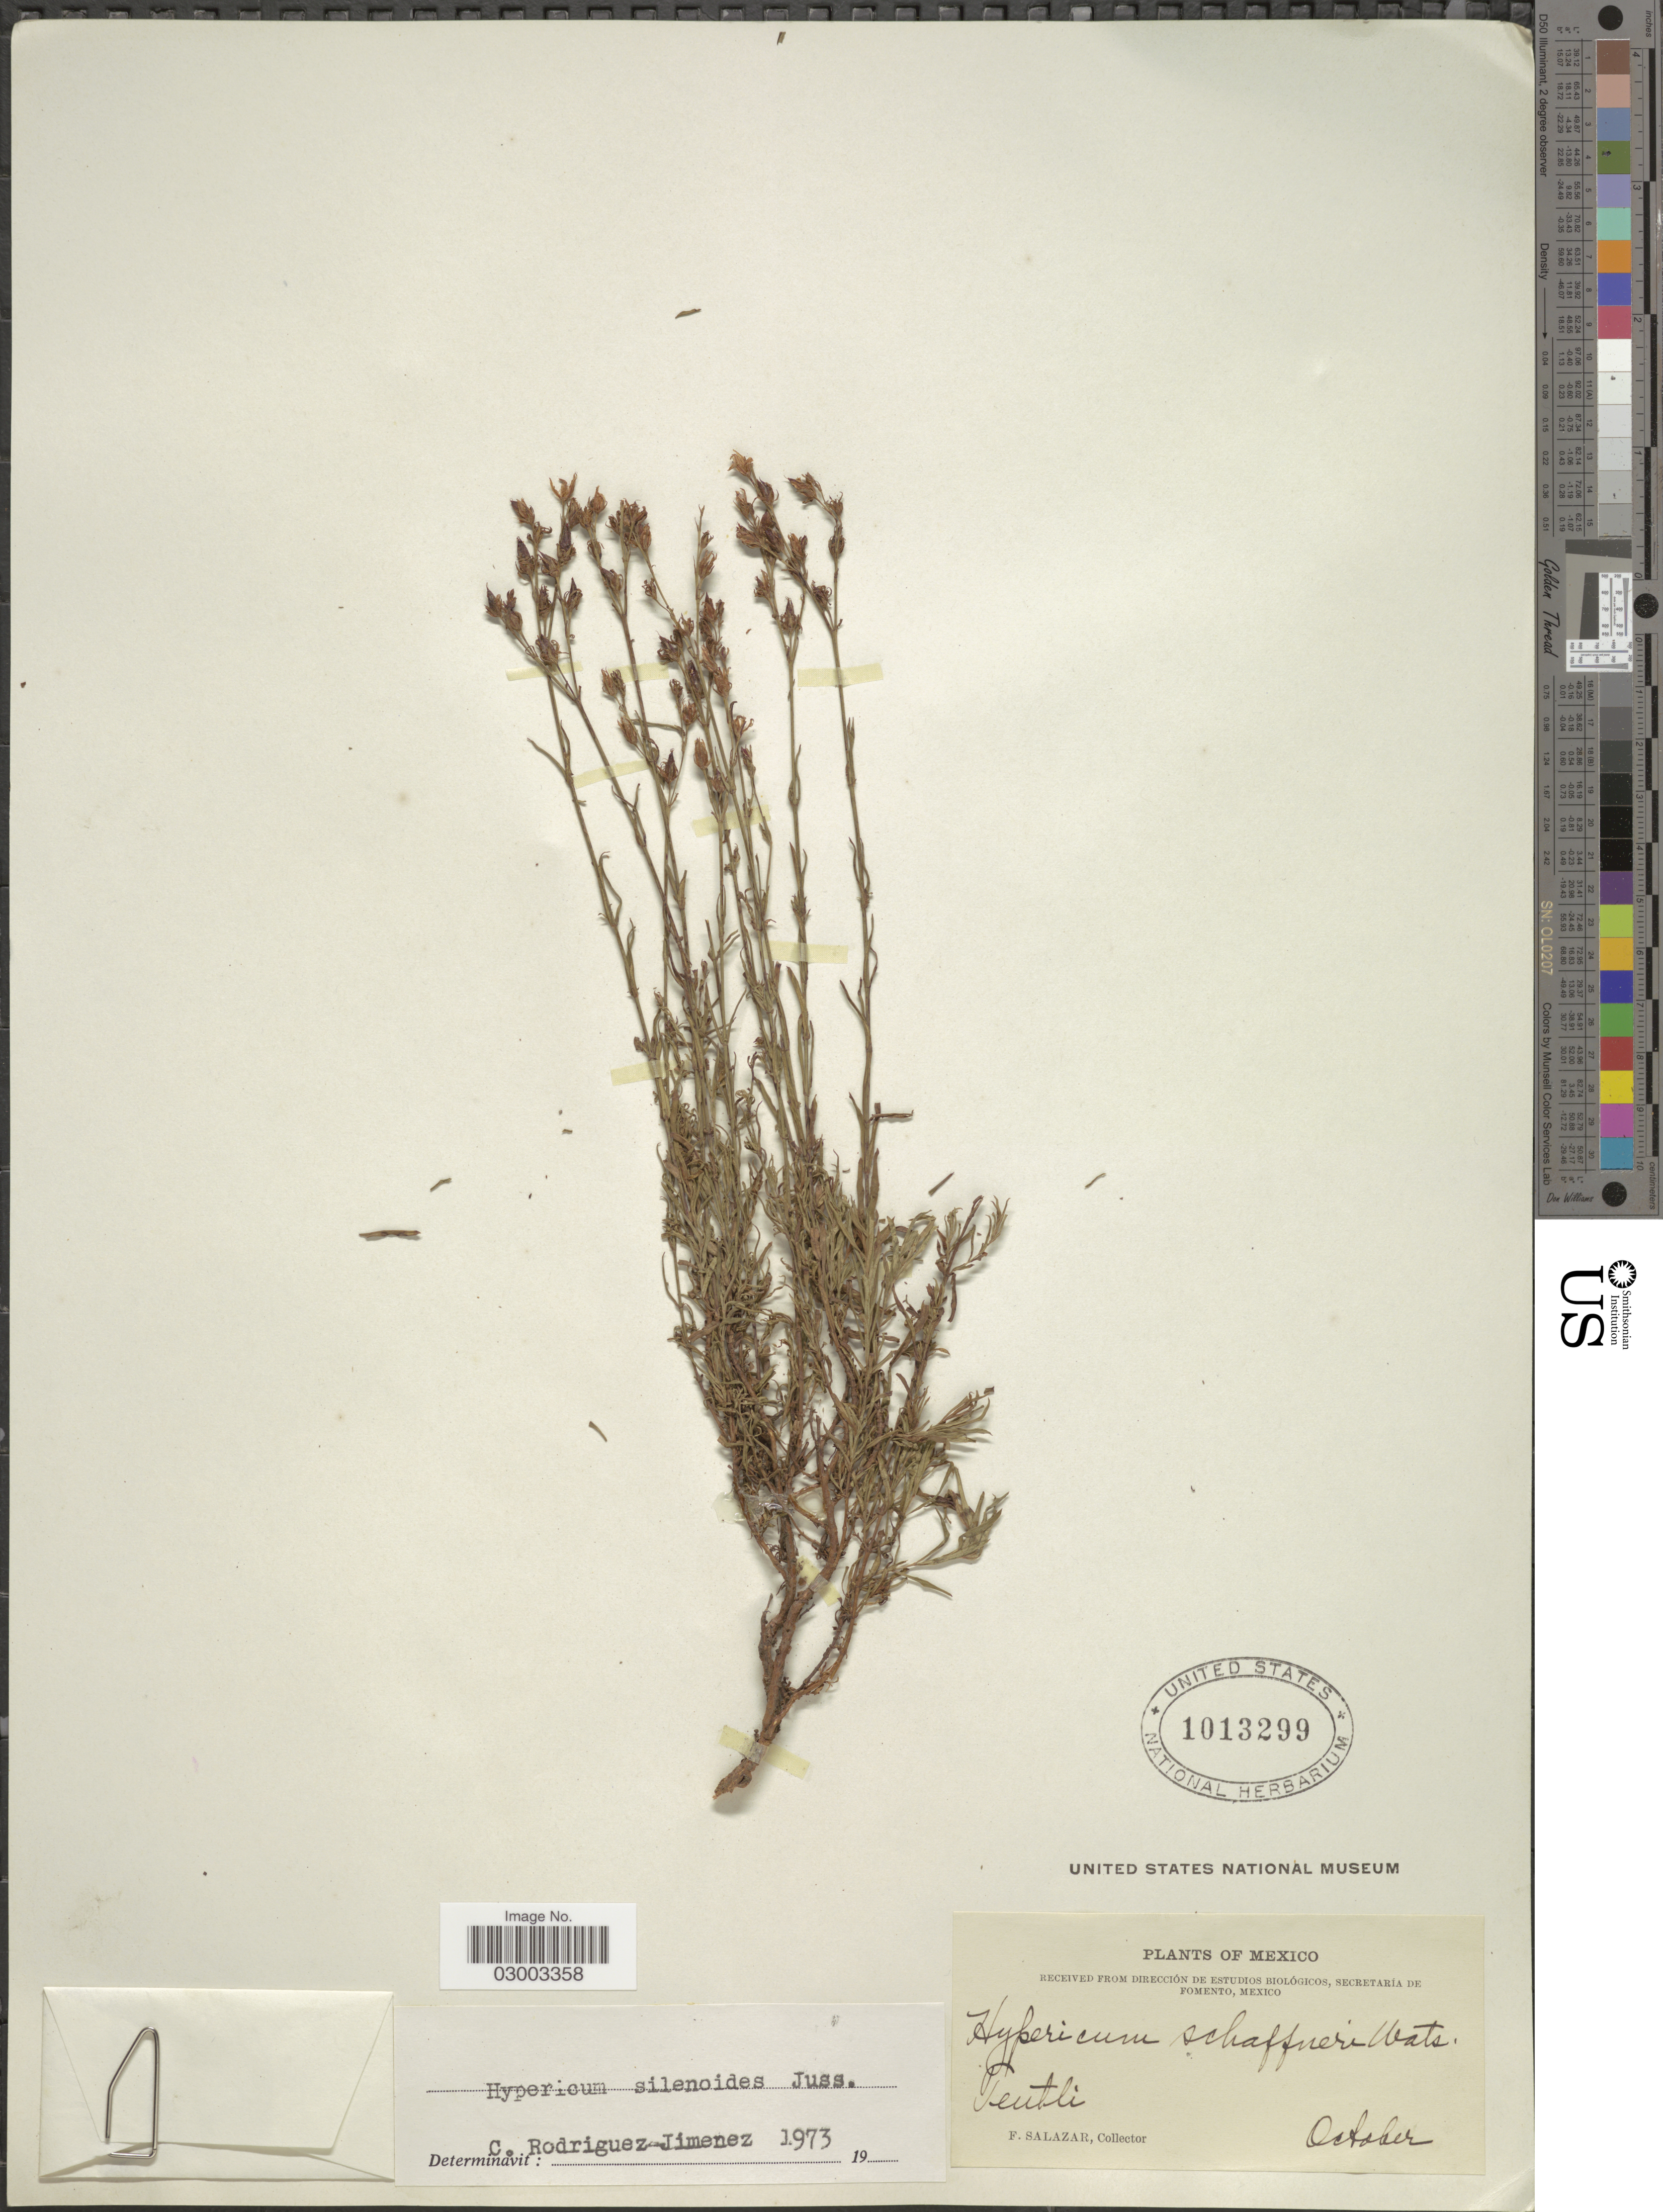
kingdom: Plantae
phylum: Tracheophyta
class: Magnoliopsida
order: Malpighiales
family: Hypericaceae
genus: Hypericum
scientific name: Hypericum silenoides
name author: Juss.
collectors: F. Salazar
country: Mexico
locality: Teutli.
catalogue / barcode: US 1013299